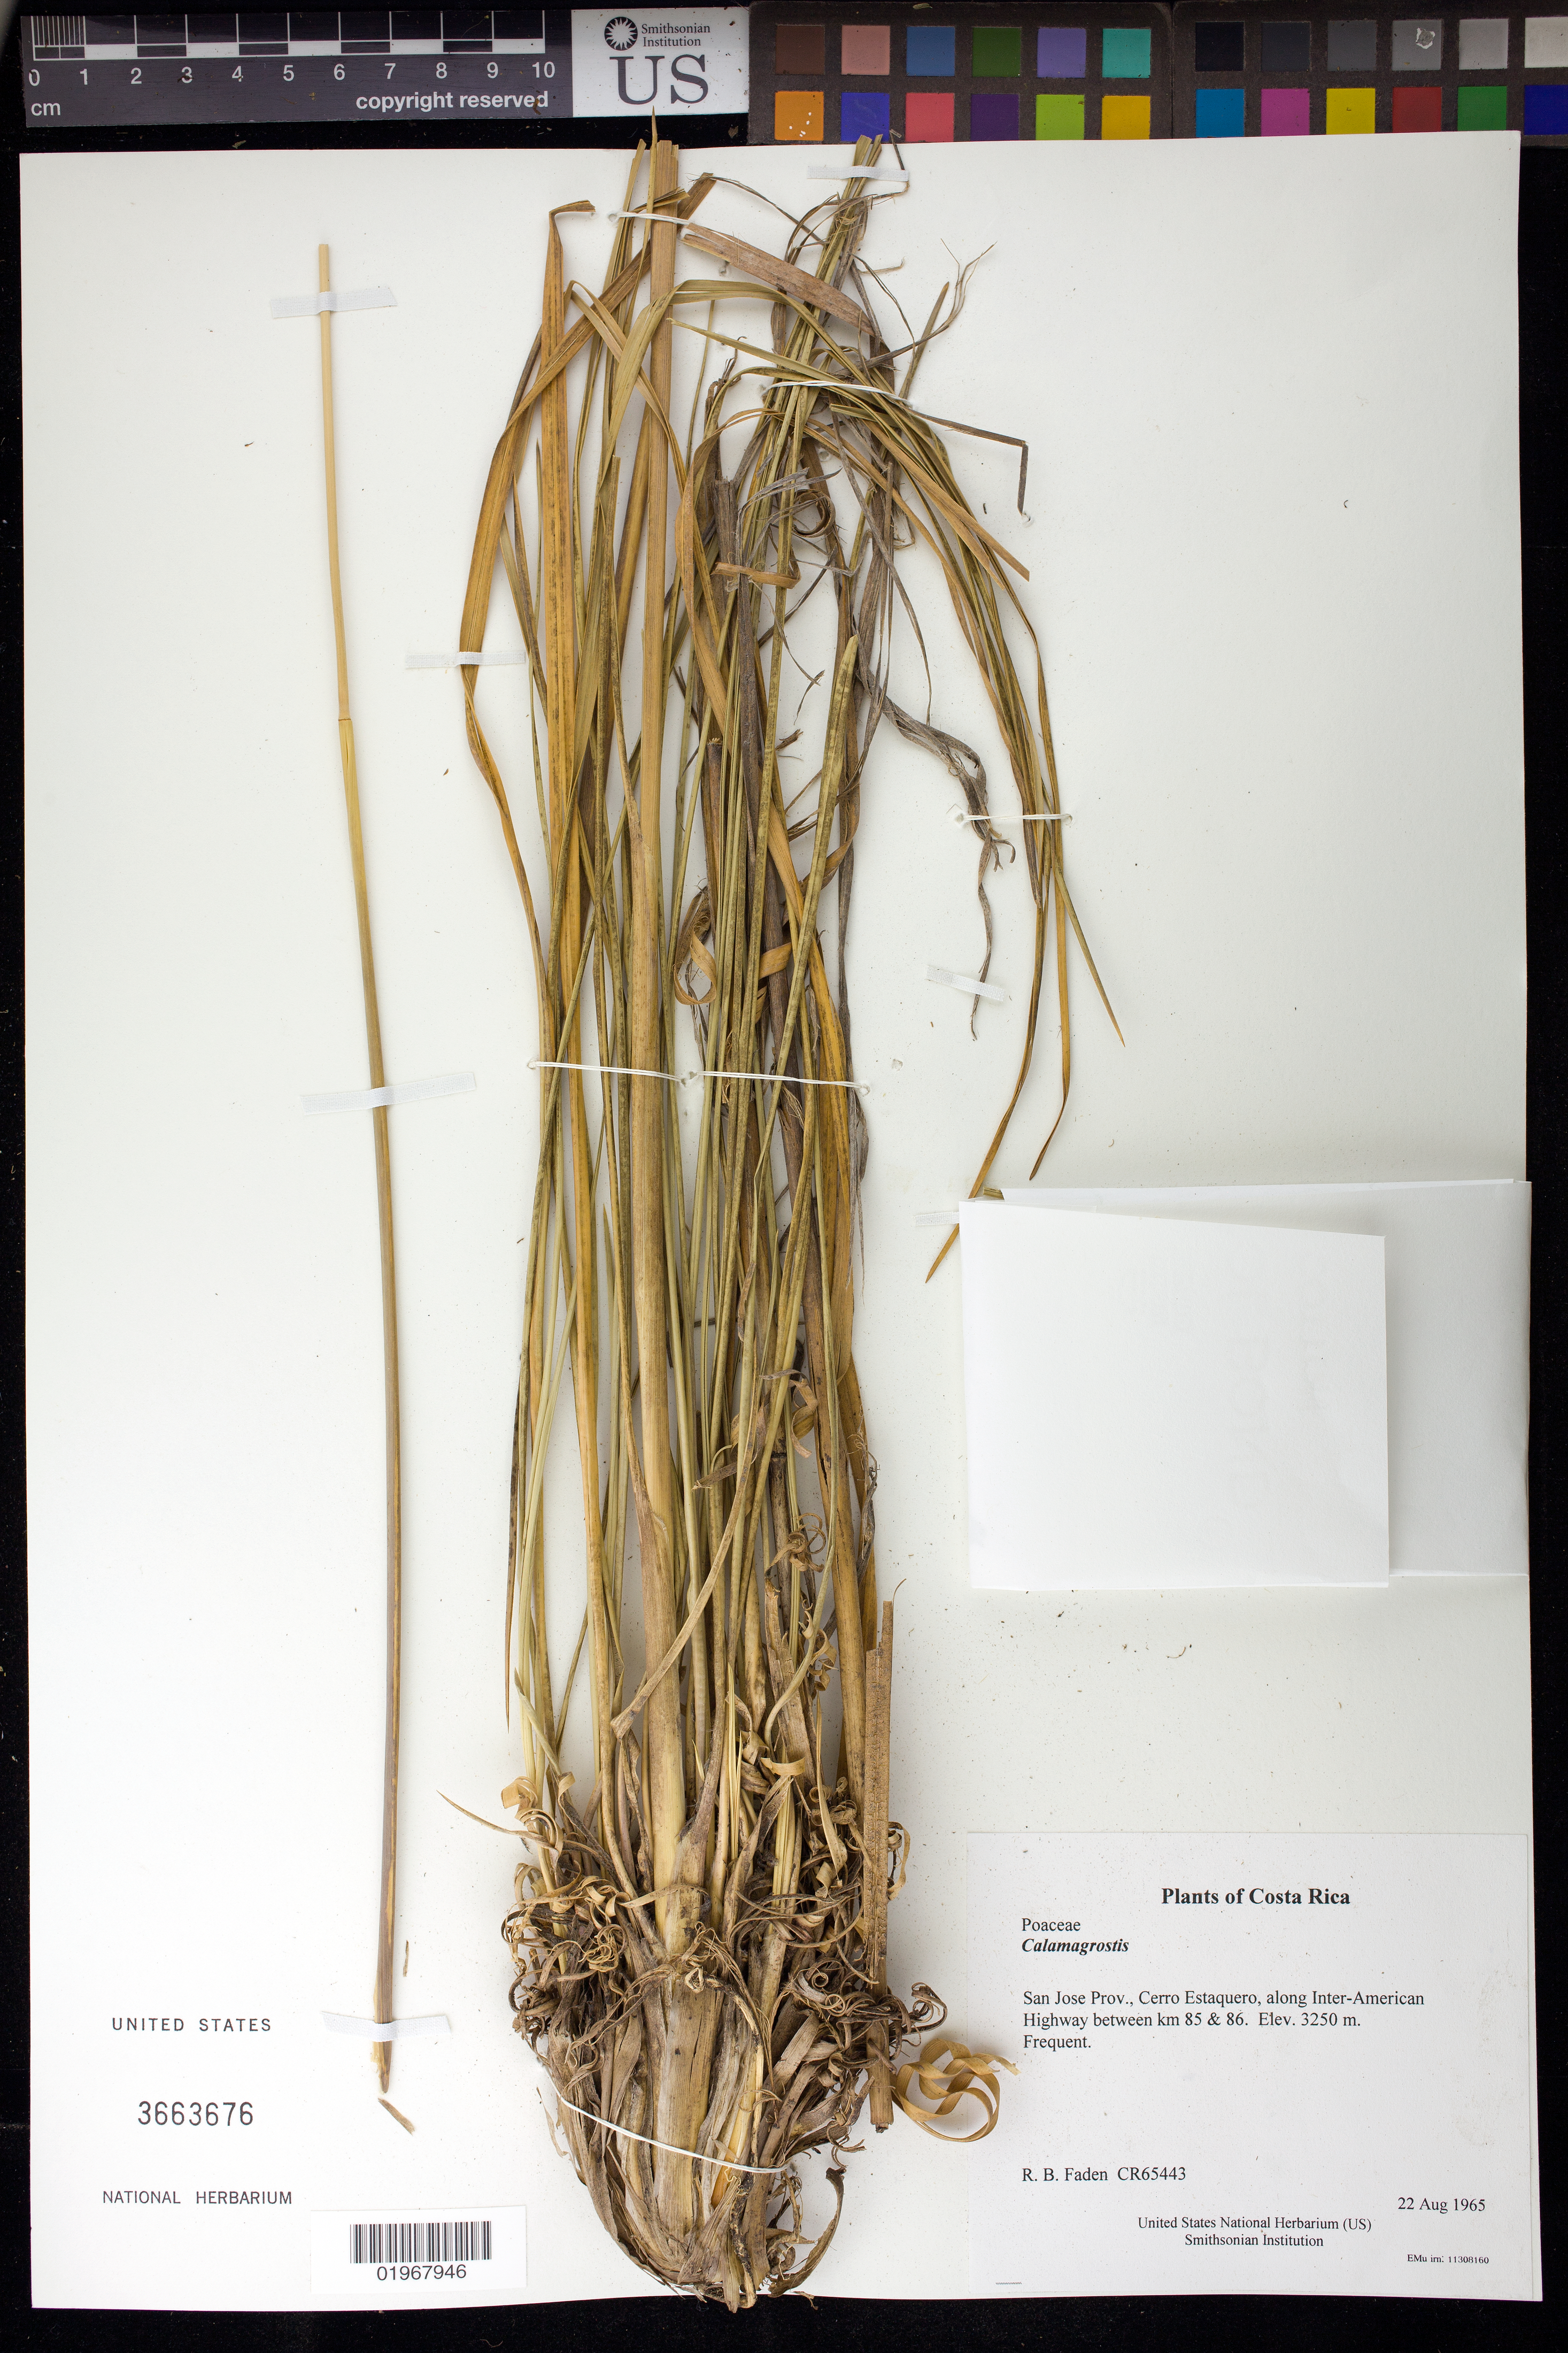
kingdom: Plantae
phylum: Tracheophyta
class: Liliopsida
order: Poales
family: Poaceae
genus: Calamagrostis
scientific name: Calamagrostis sp.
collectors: R. B. Faden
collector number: CR65443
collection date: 1965-08-22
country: Costa Rica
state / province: San Jose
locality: Cerro Estaquero, along Inter-American Highway between km 85 & 86.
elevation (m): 3250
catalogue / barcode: US 3663676